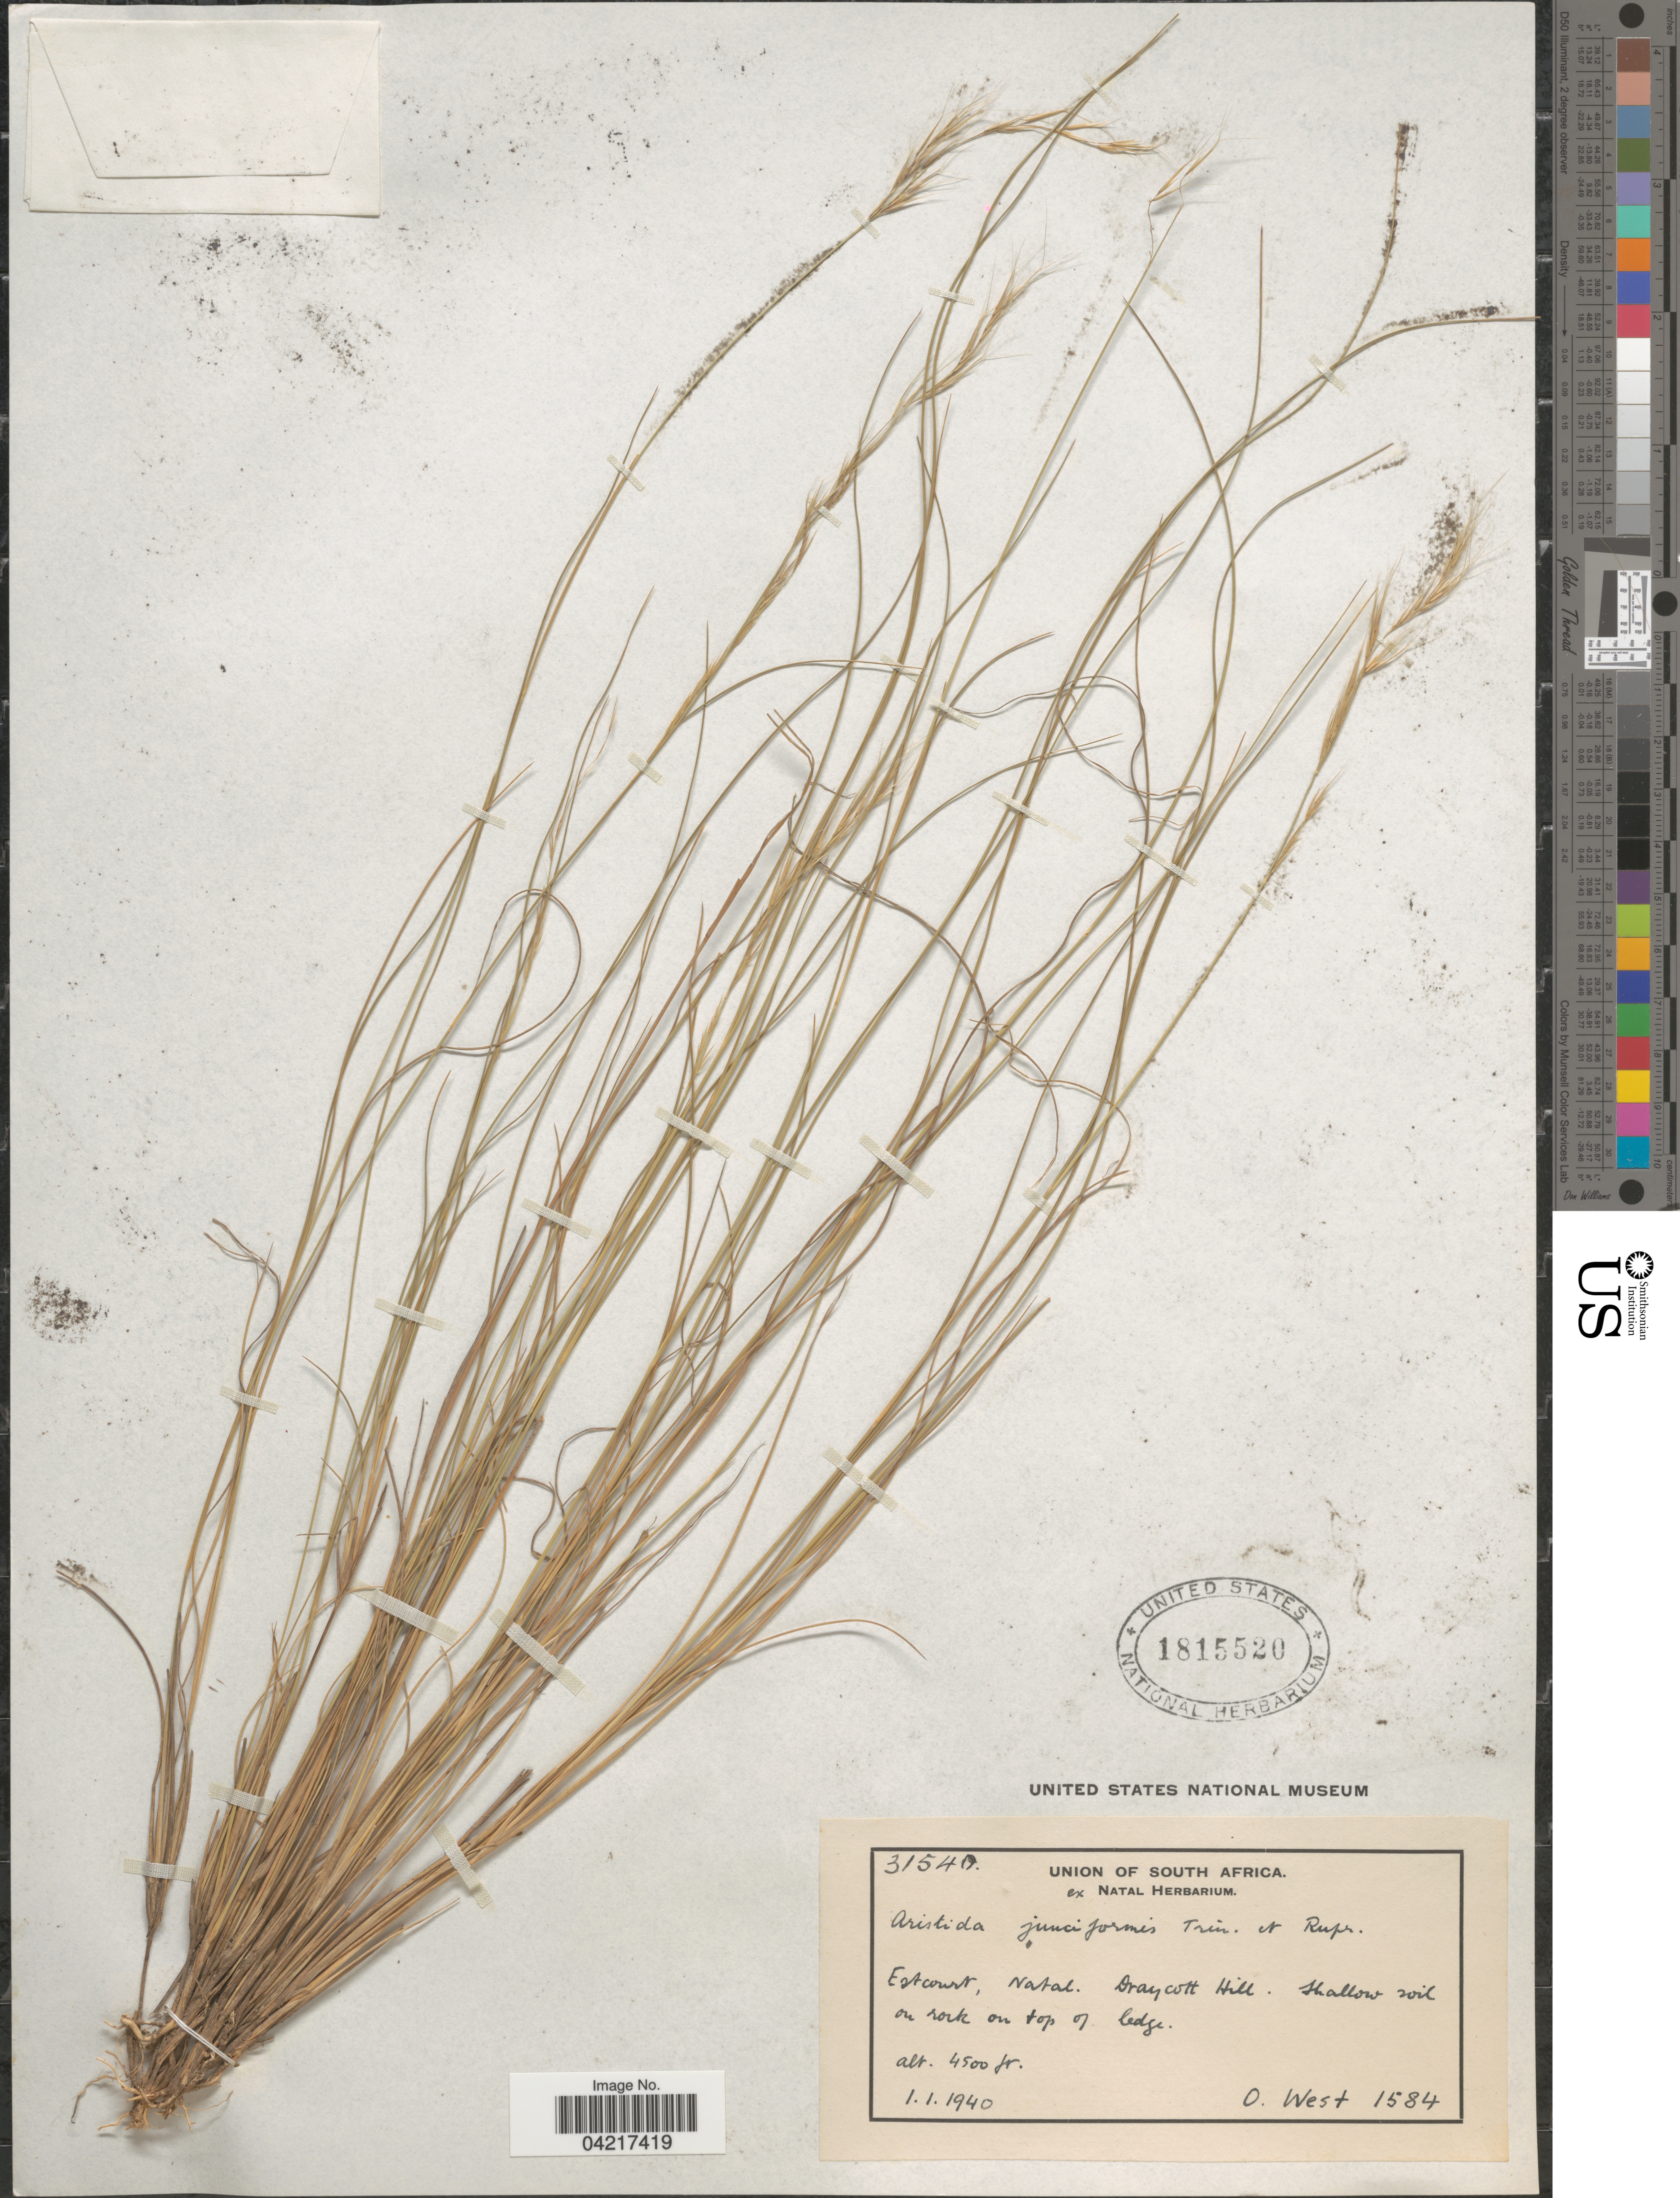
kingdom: Plantae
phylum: Tracheophyta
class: Liliopsida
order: Poales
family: Poaceae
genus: Aristida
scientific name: Aristida junciformis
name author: Trin. & Rupr.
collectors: O. West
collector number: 1584/31540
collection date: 1940-01-01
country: South Africa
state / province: KwaZulu-Natal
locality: Estcourt, Natal. Draycott Hill. Shallow soil on rock on top of ledge.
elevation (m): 1372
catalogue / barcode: US 1815520